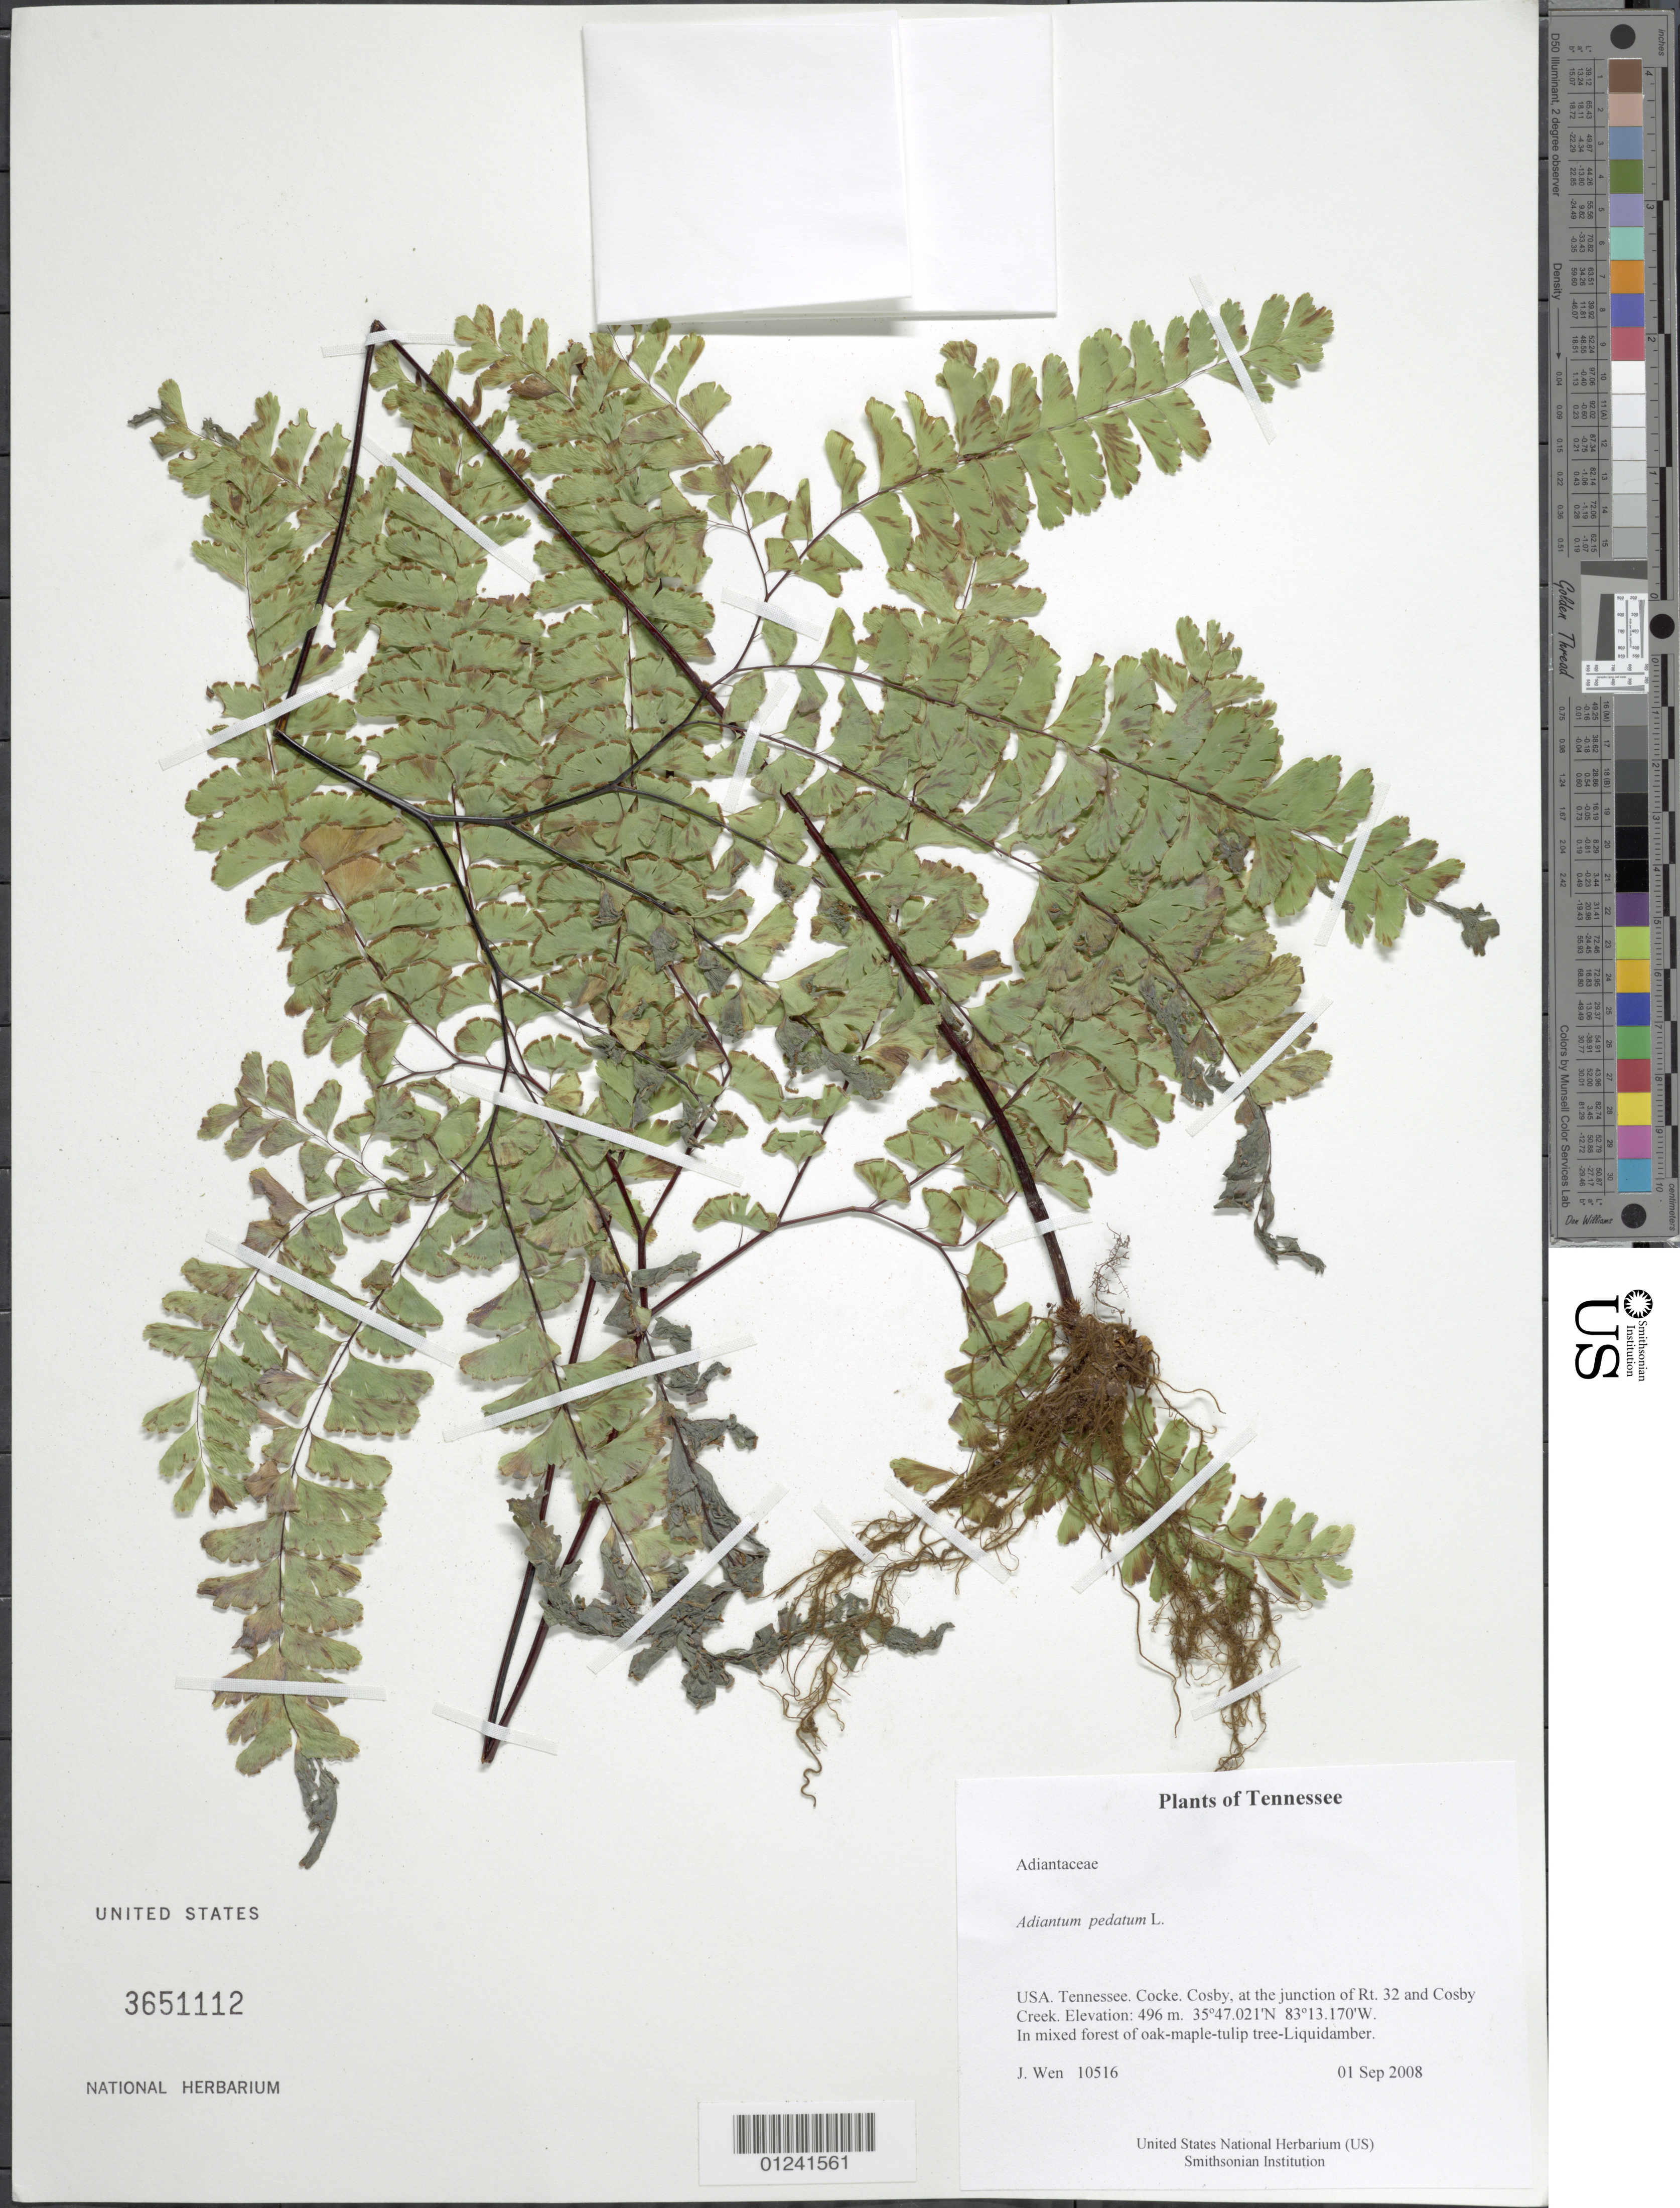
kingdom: Plantae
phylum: Tracheophyta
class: Polypodiopsida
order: Polypodiales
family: Pteridaceae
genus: Adiantum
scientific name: Adiantum pedatum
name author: L.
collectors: J. Wen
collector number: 10516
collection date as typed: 01 Sep 2008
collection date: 2008-09-01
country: United States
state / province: Tennessee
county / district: Cocke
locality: Cosby, at the junction of Rt. 32 and Cosby Creek.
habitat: In mixed forest of oak-maple-tulip tree-Liquidamber.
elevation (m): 496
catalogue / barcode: US 3651112